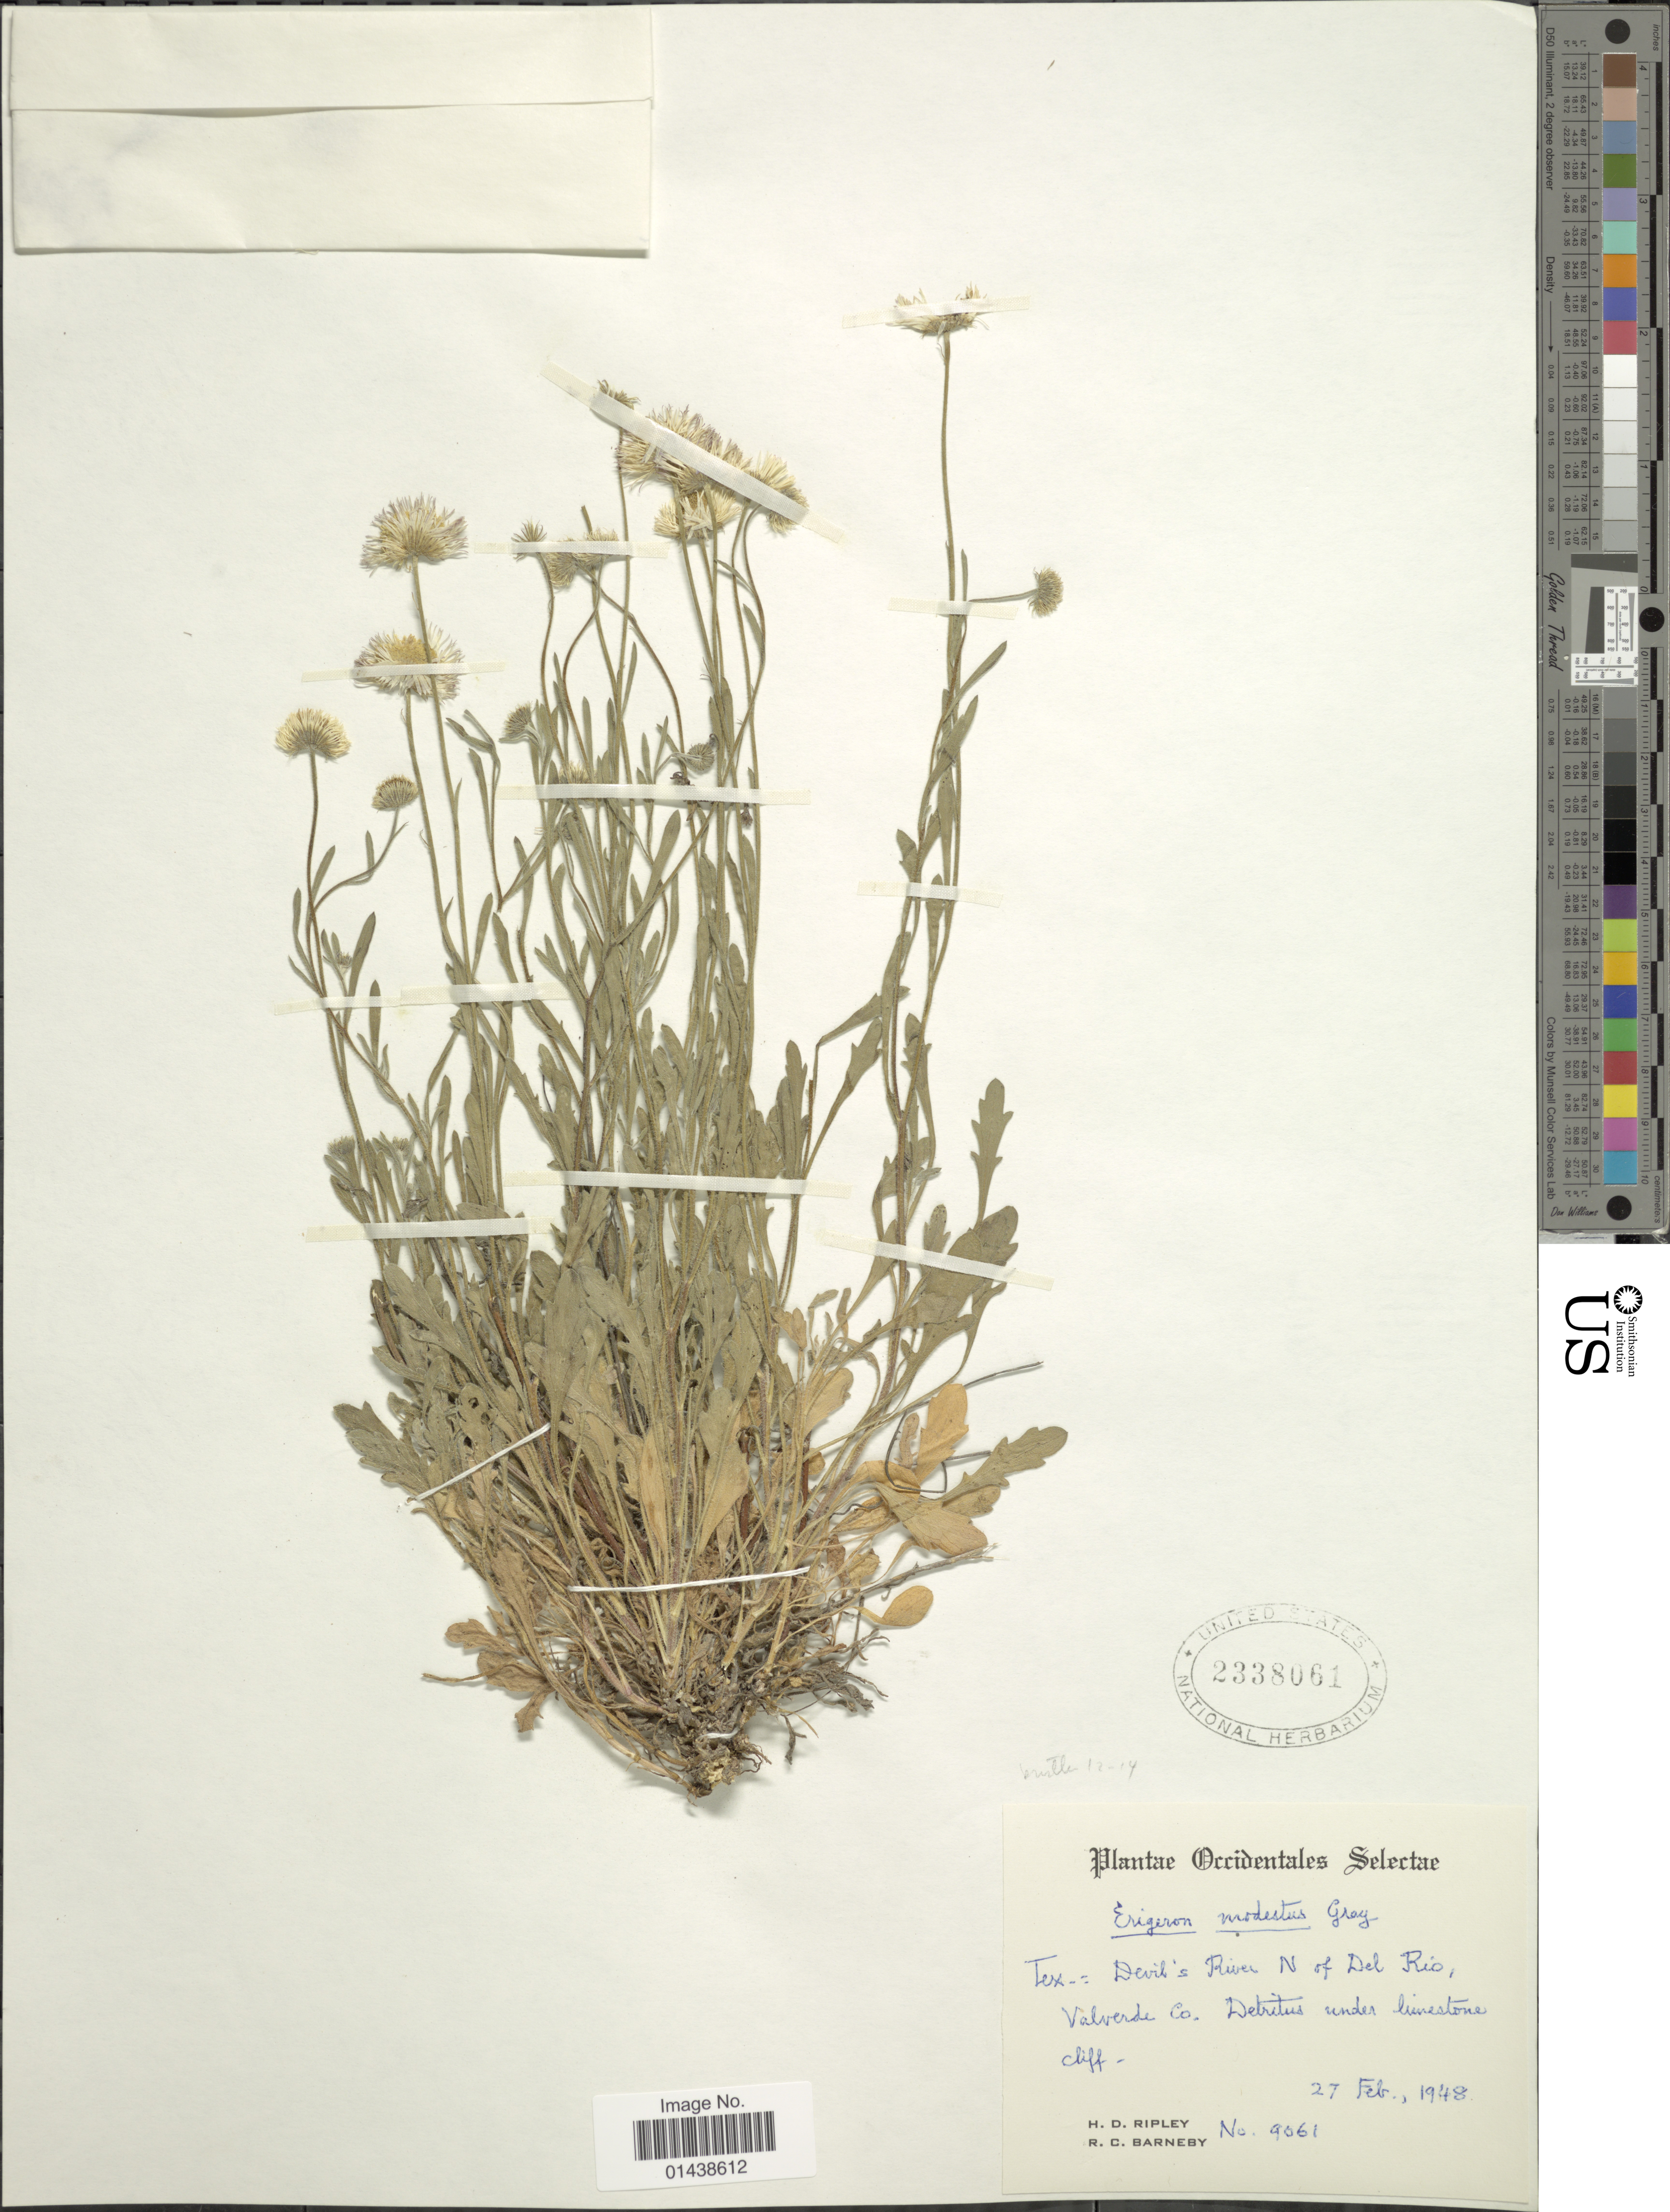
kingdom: Plantae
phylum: Tracheophyta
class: Magnoliopsida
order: Asterales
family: Asteraceae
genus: Erigeron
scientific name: Erigeron modestus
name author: A. Gray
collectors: H. Ripley & R. C. Barneby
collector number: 9061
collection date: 1948-02-27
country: United States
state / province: Texas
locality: Devil's River N of Del Rio, Valverde Co.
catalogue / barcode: US 2338061